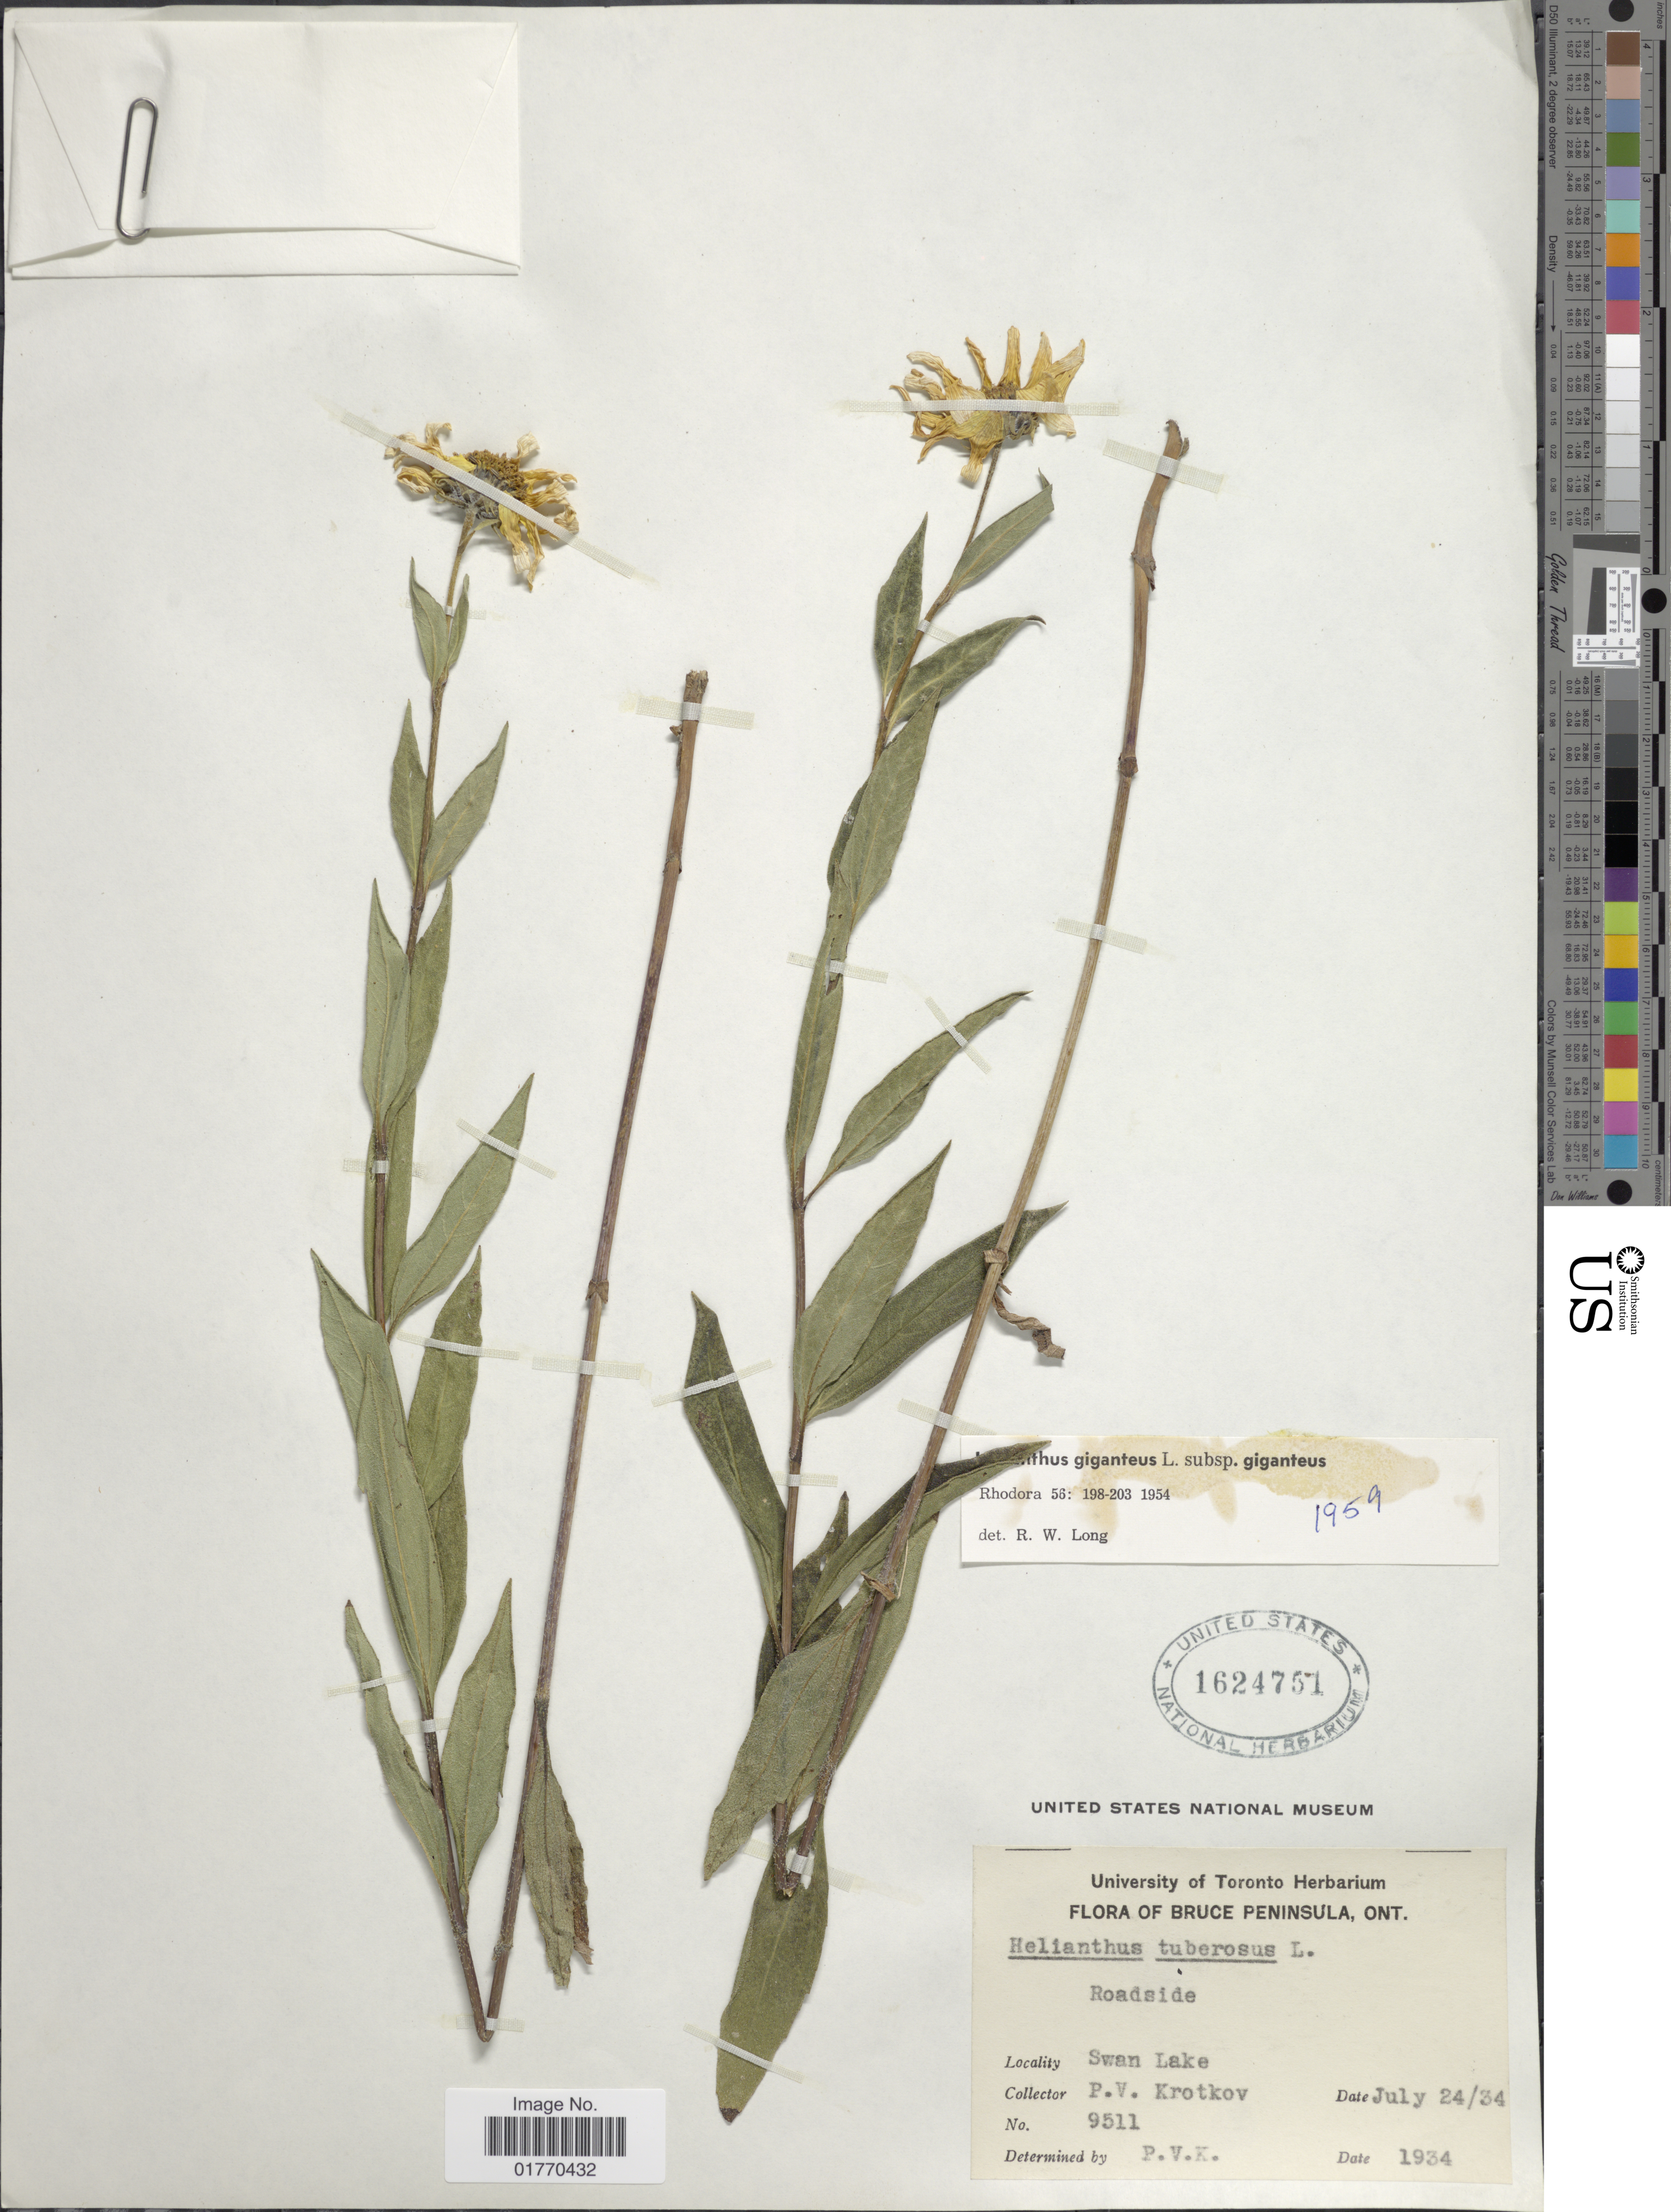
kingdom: Plantae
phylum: Tracheophyta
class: Magnoliopsida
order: Asterales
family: Asteraceae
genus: Helianthus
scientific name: Helianthus giganteus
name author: L.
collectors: P. V. Krotkov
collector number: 9511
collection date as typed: Transcribed d/m/y: 24/7/34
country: Canada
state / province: Ontario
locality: Bruce Peninsula, Ont. Swan Lake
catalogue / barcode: US 1624751